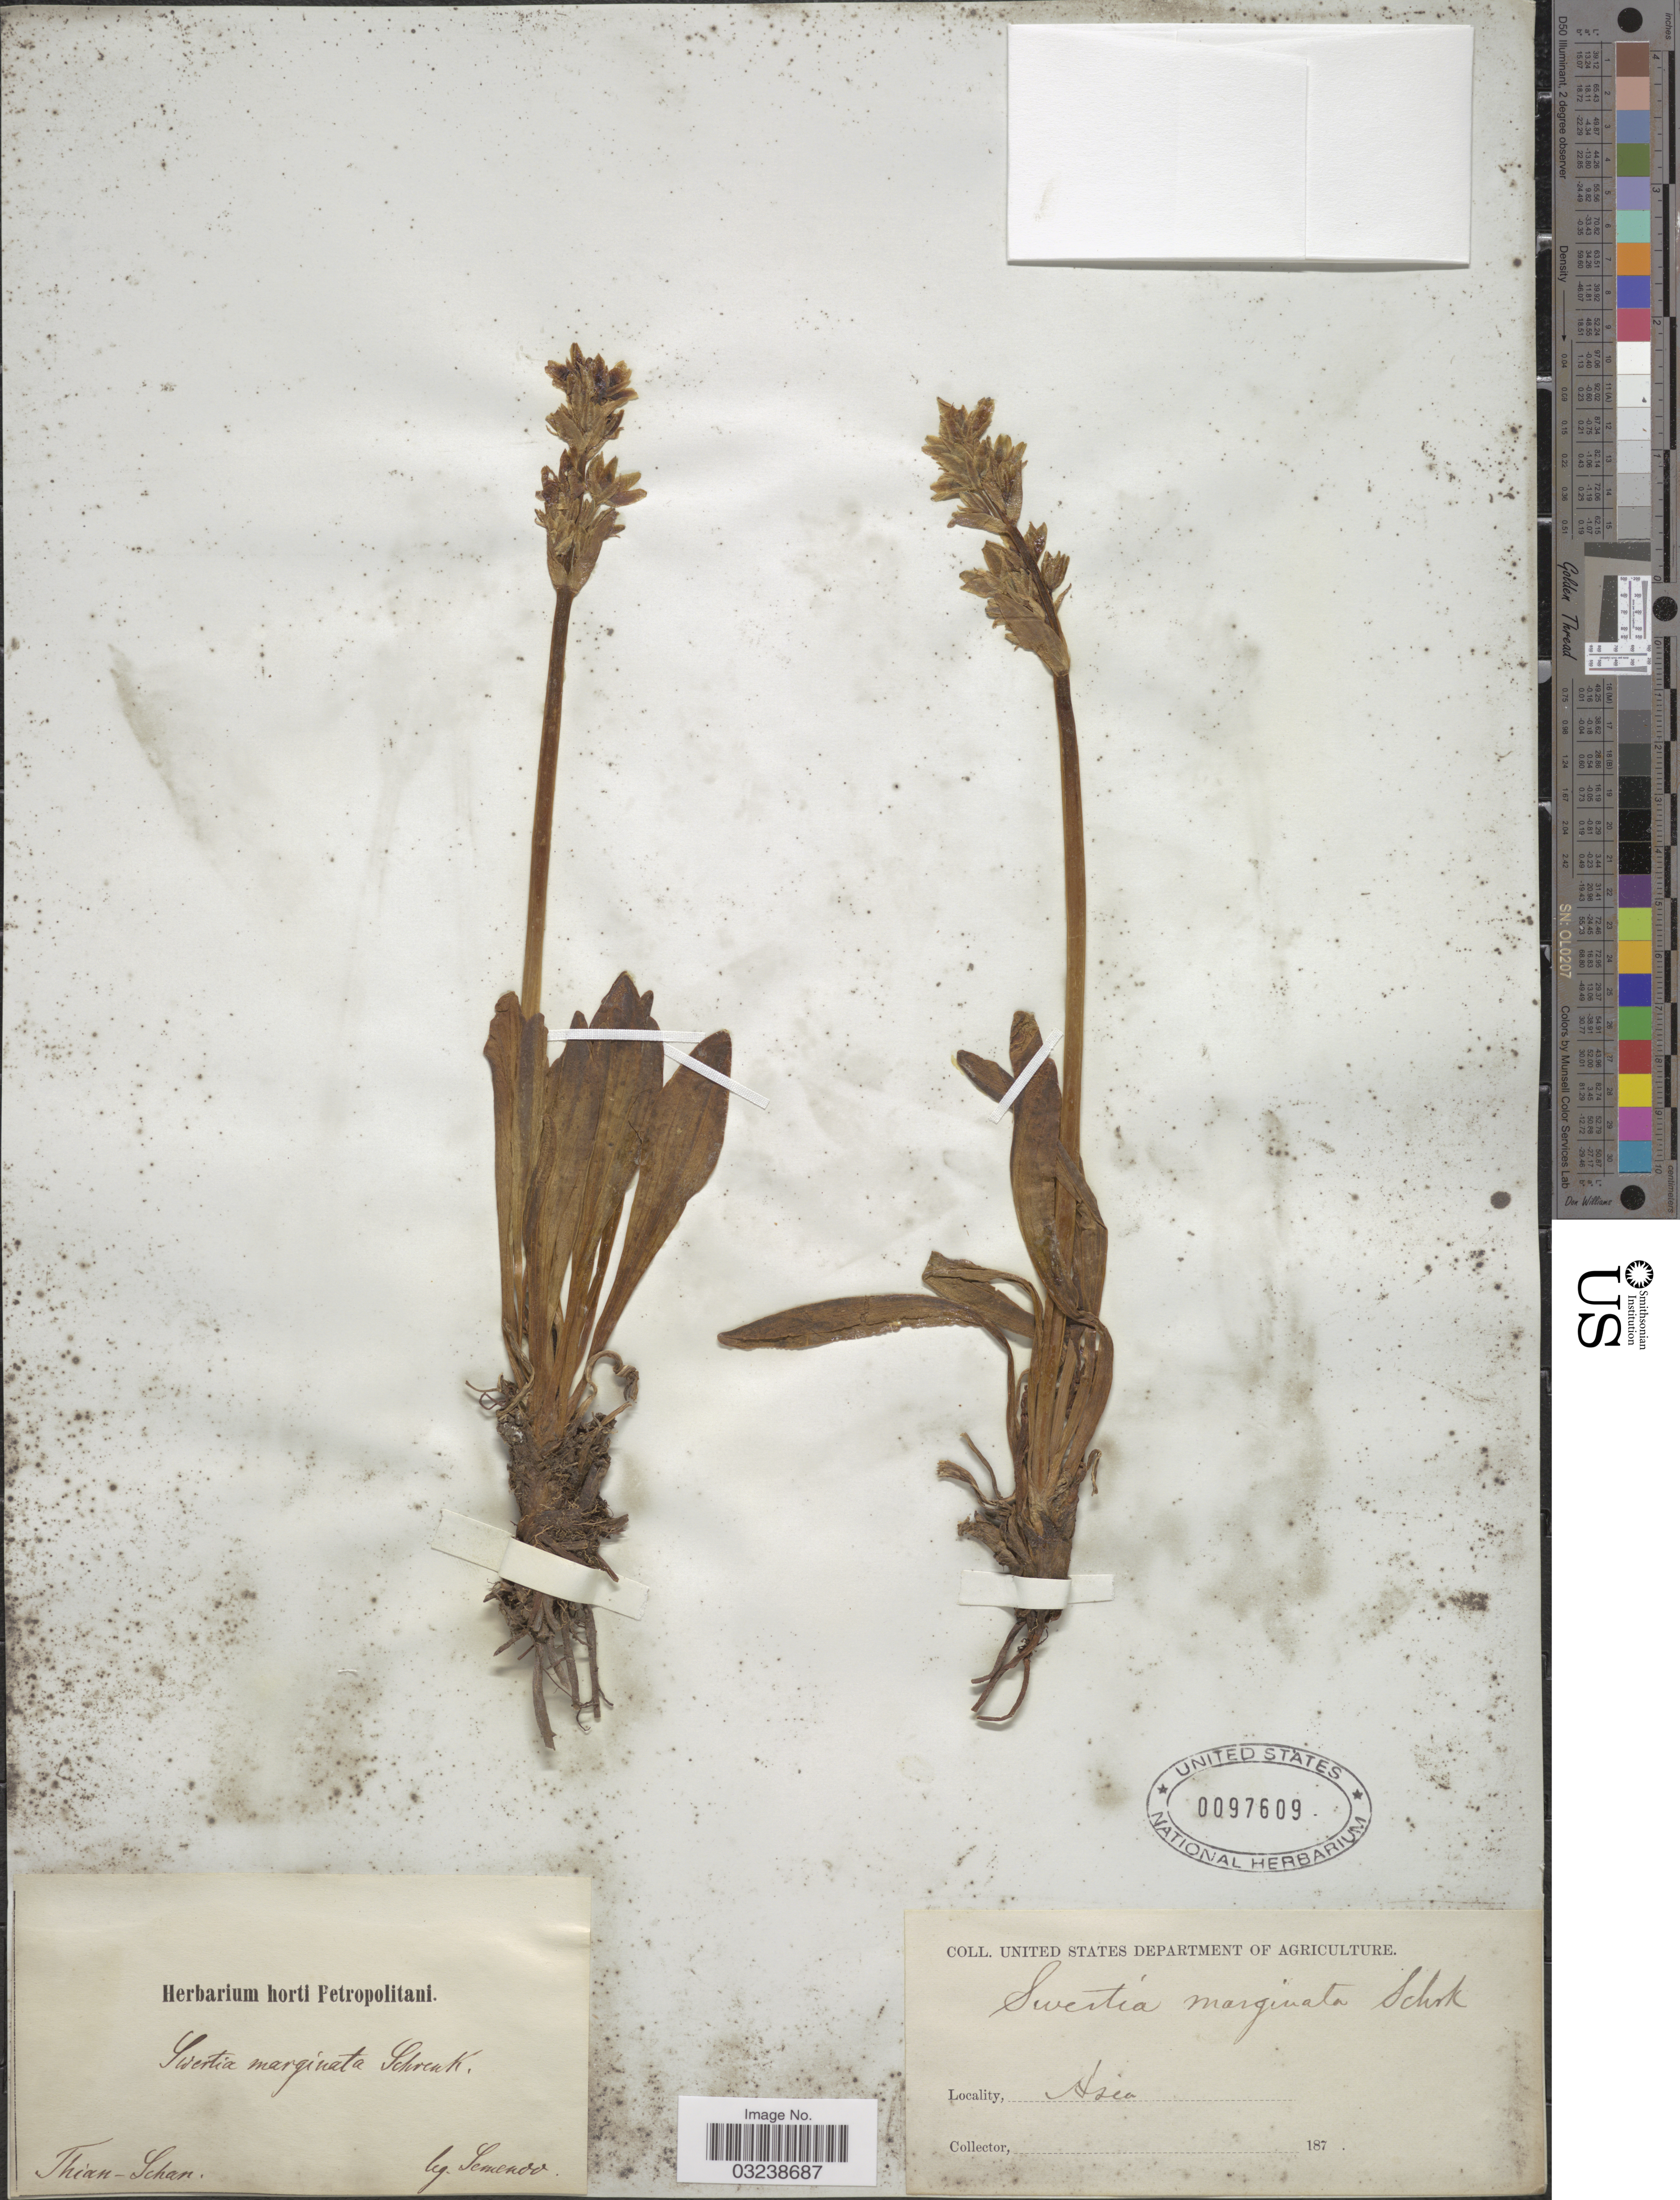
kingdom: Plantae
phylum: Tracheophyta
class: Magnoliopsida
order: Gentianales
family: Gentianaceae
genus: Swertia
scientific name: Swertia marginata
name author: Schrenk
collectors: -- Semenov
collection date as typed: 187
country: China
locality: Asia. Thian-Schan.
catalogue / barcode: US 97609